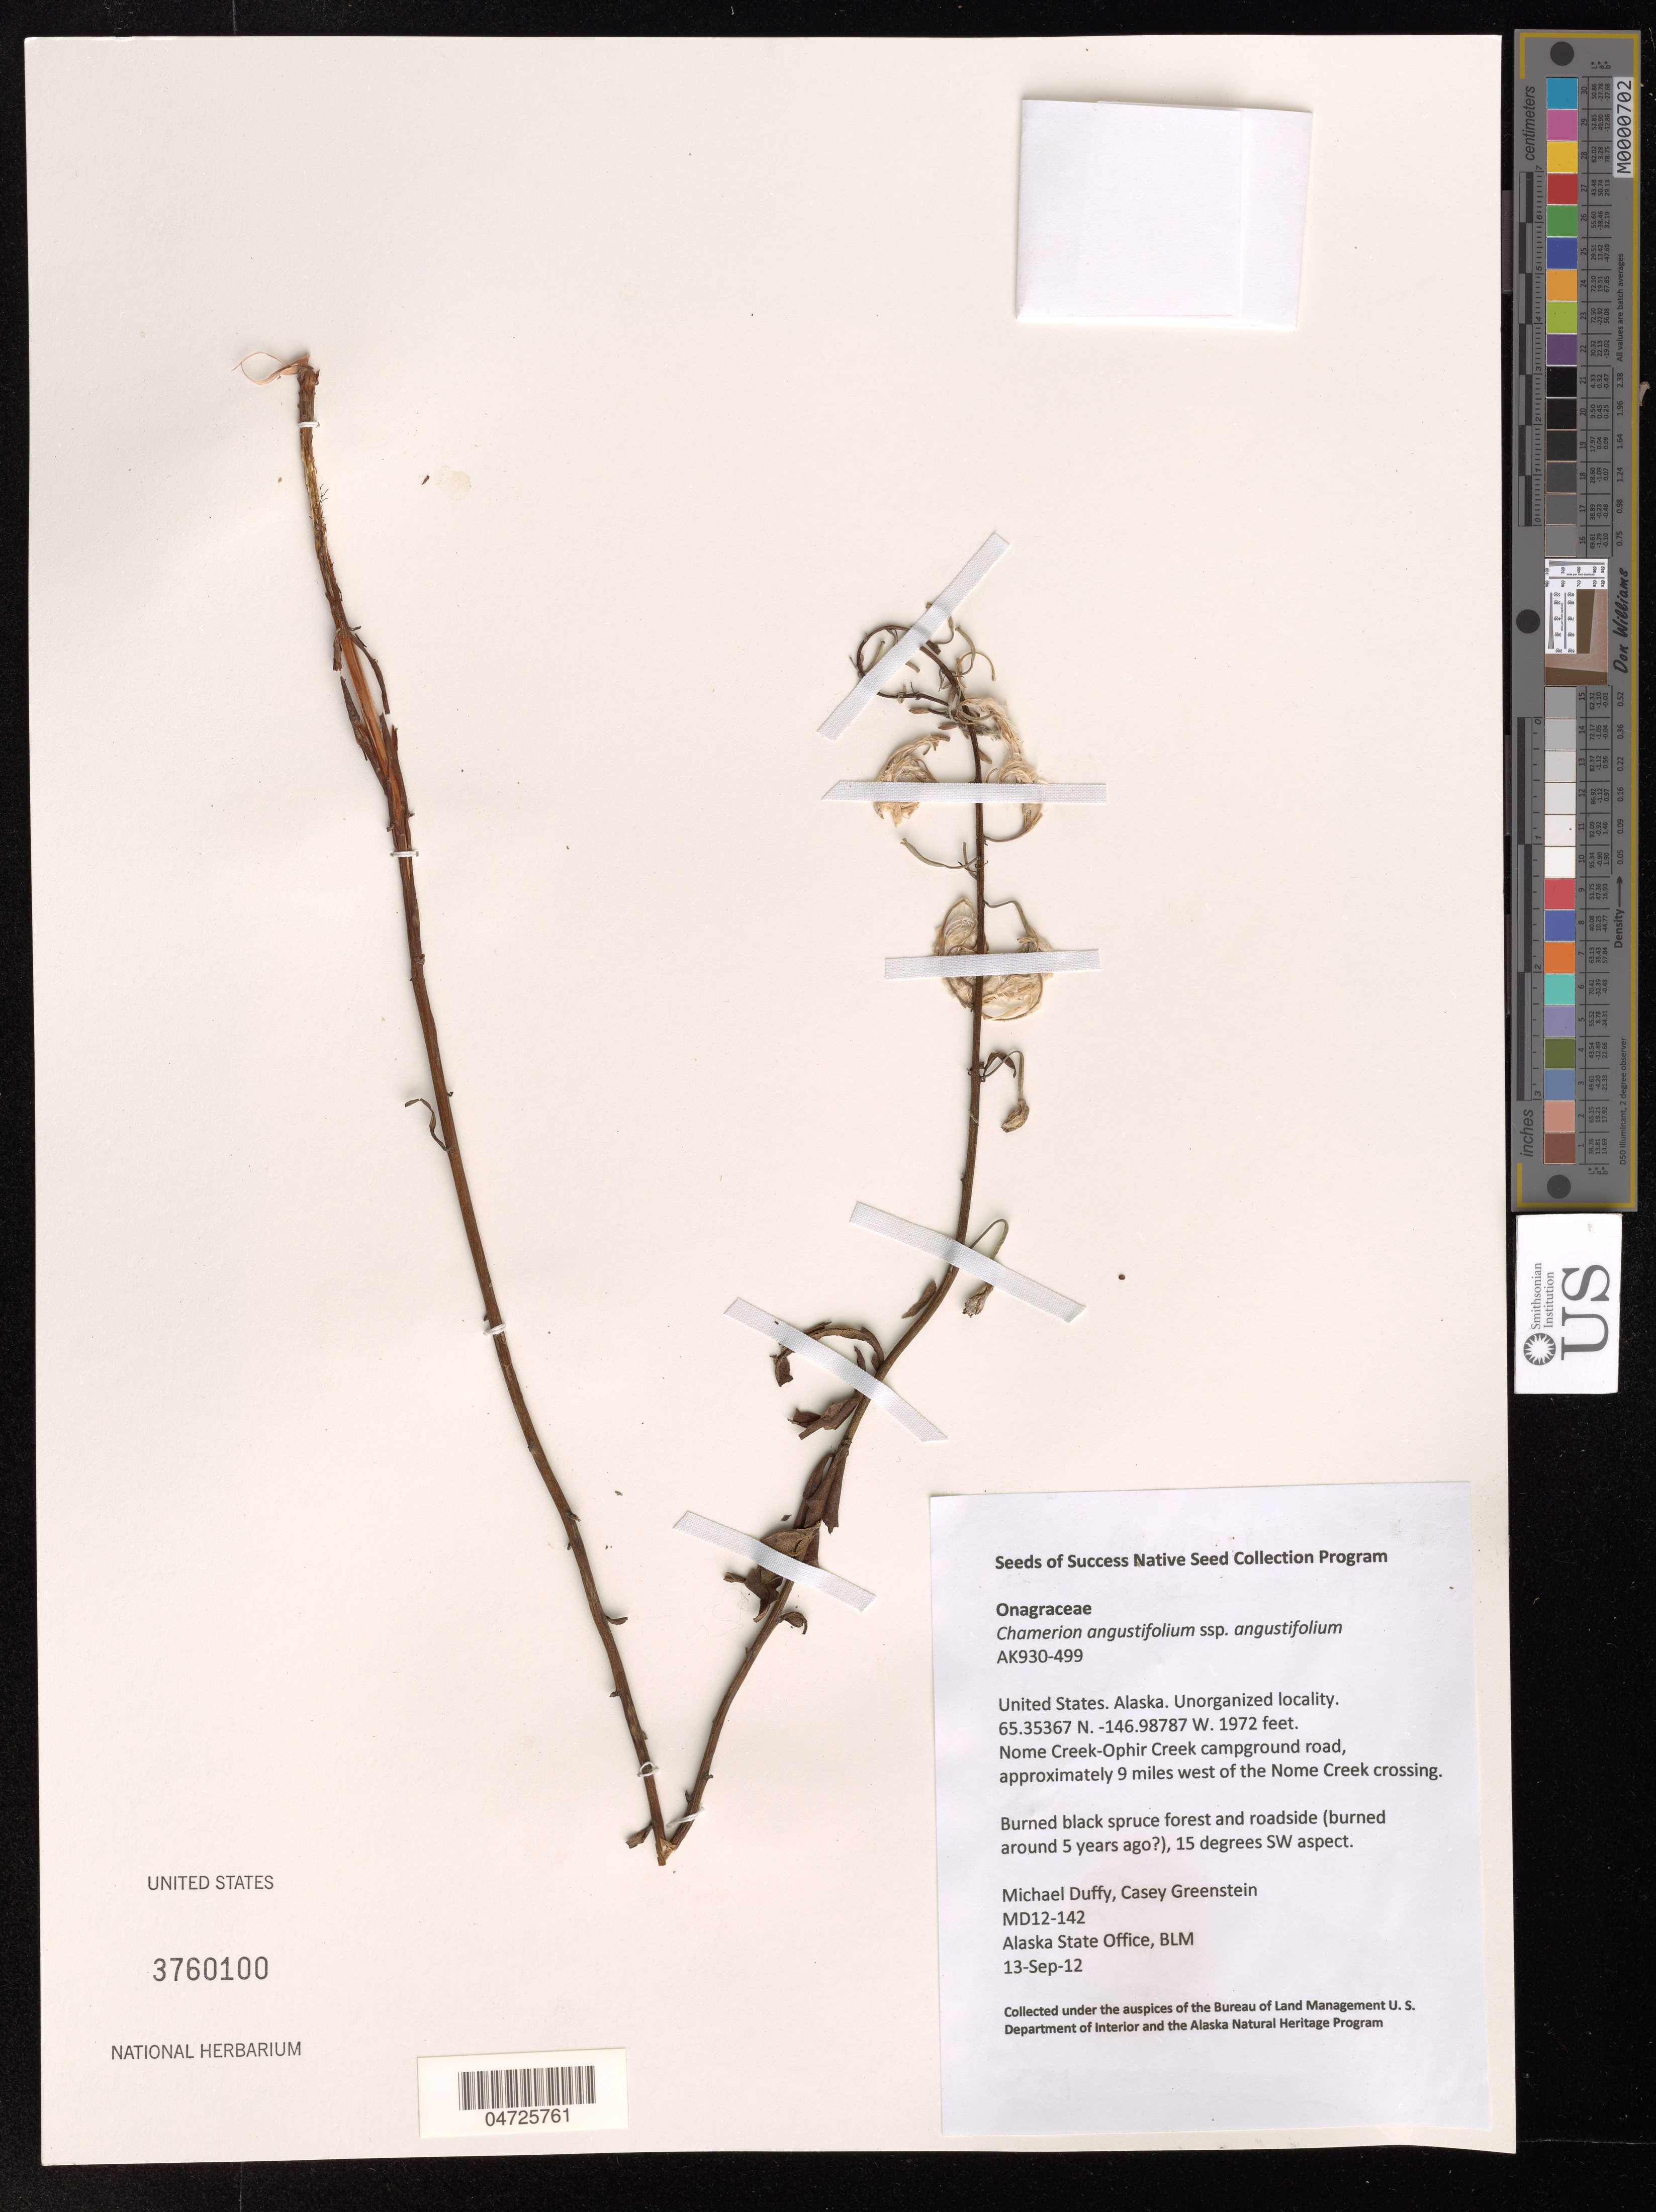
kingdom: Plantae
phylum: Tracheophyta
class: Magnoliopsida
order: Myrtales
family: Onagraceae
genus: Chamerion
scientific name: Chamerion angustifolium subsp. angustifolium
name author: (L.) Holub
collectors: M. Duffy & C. Greenstein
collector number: AK930-499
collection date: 2012-09-13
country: United States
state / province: Alaska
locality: Nome Creek-Ophir Creek campground road, approximately 9 miles west of the Nome Creek crossing.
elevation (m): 601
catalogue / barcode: US 3760100